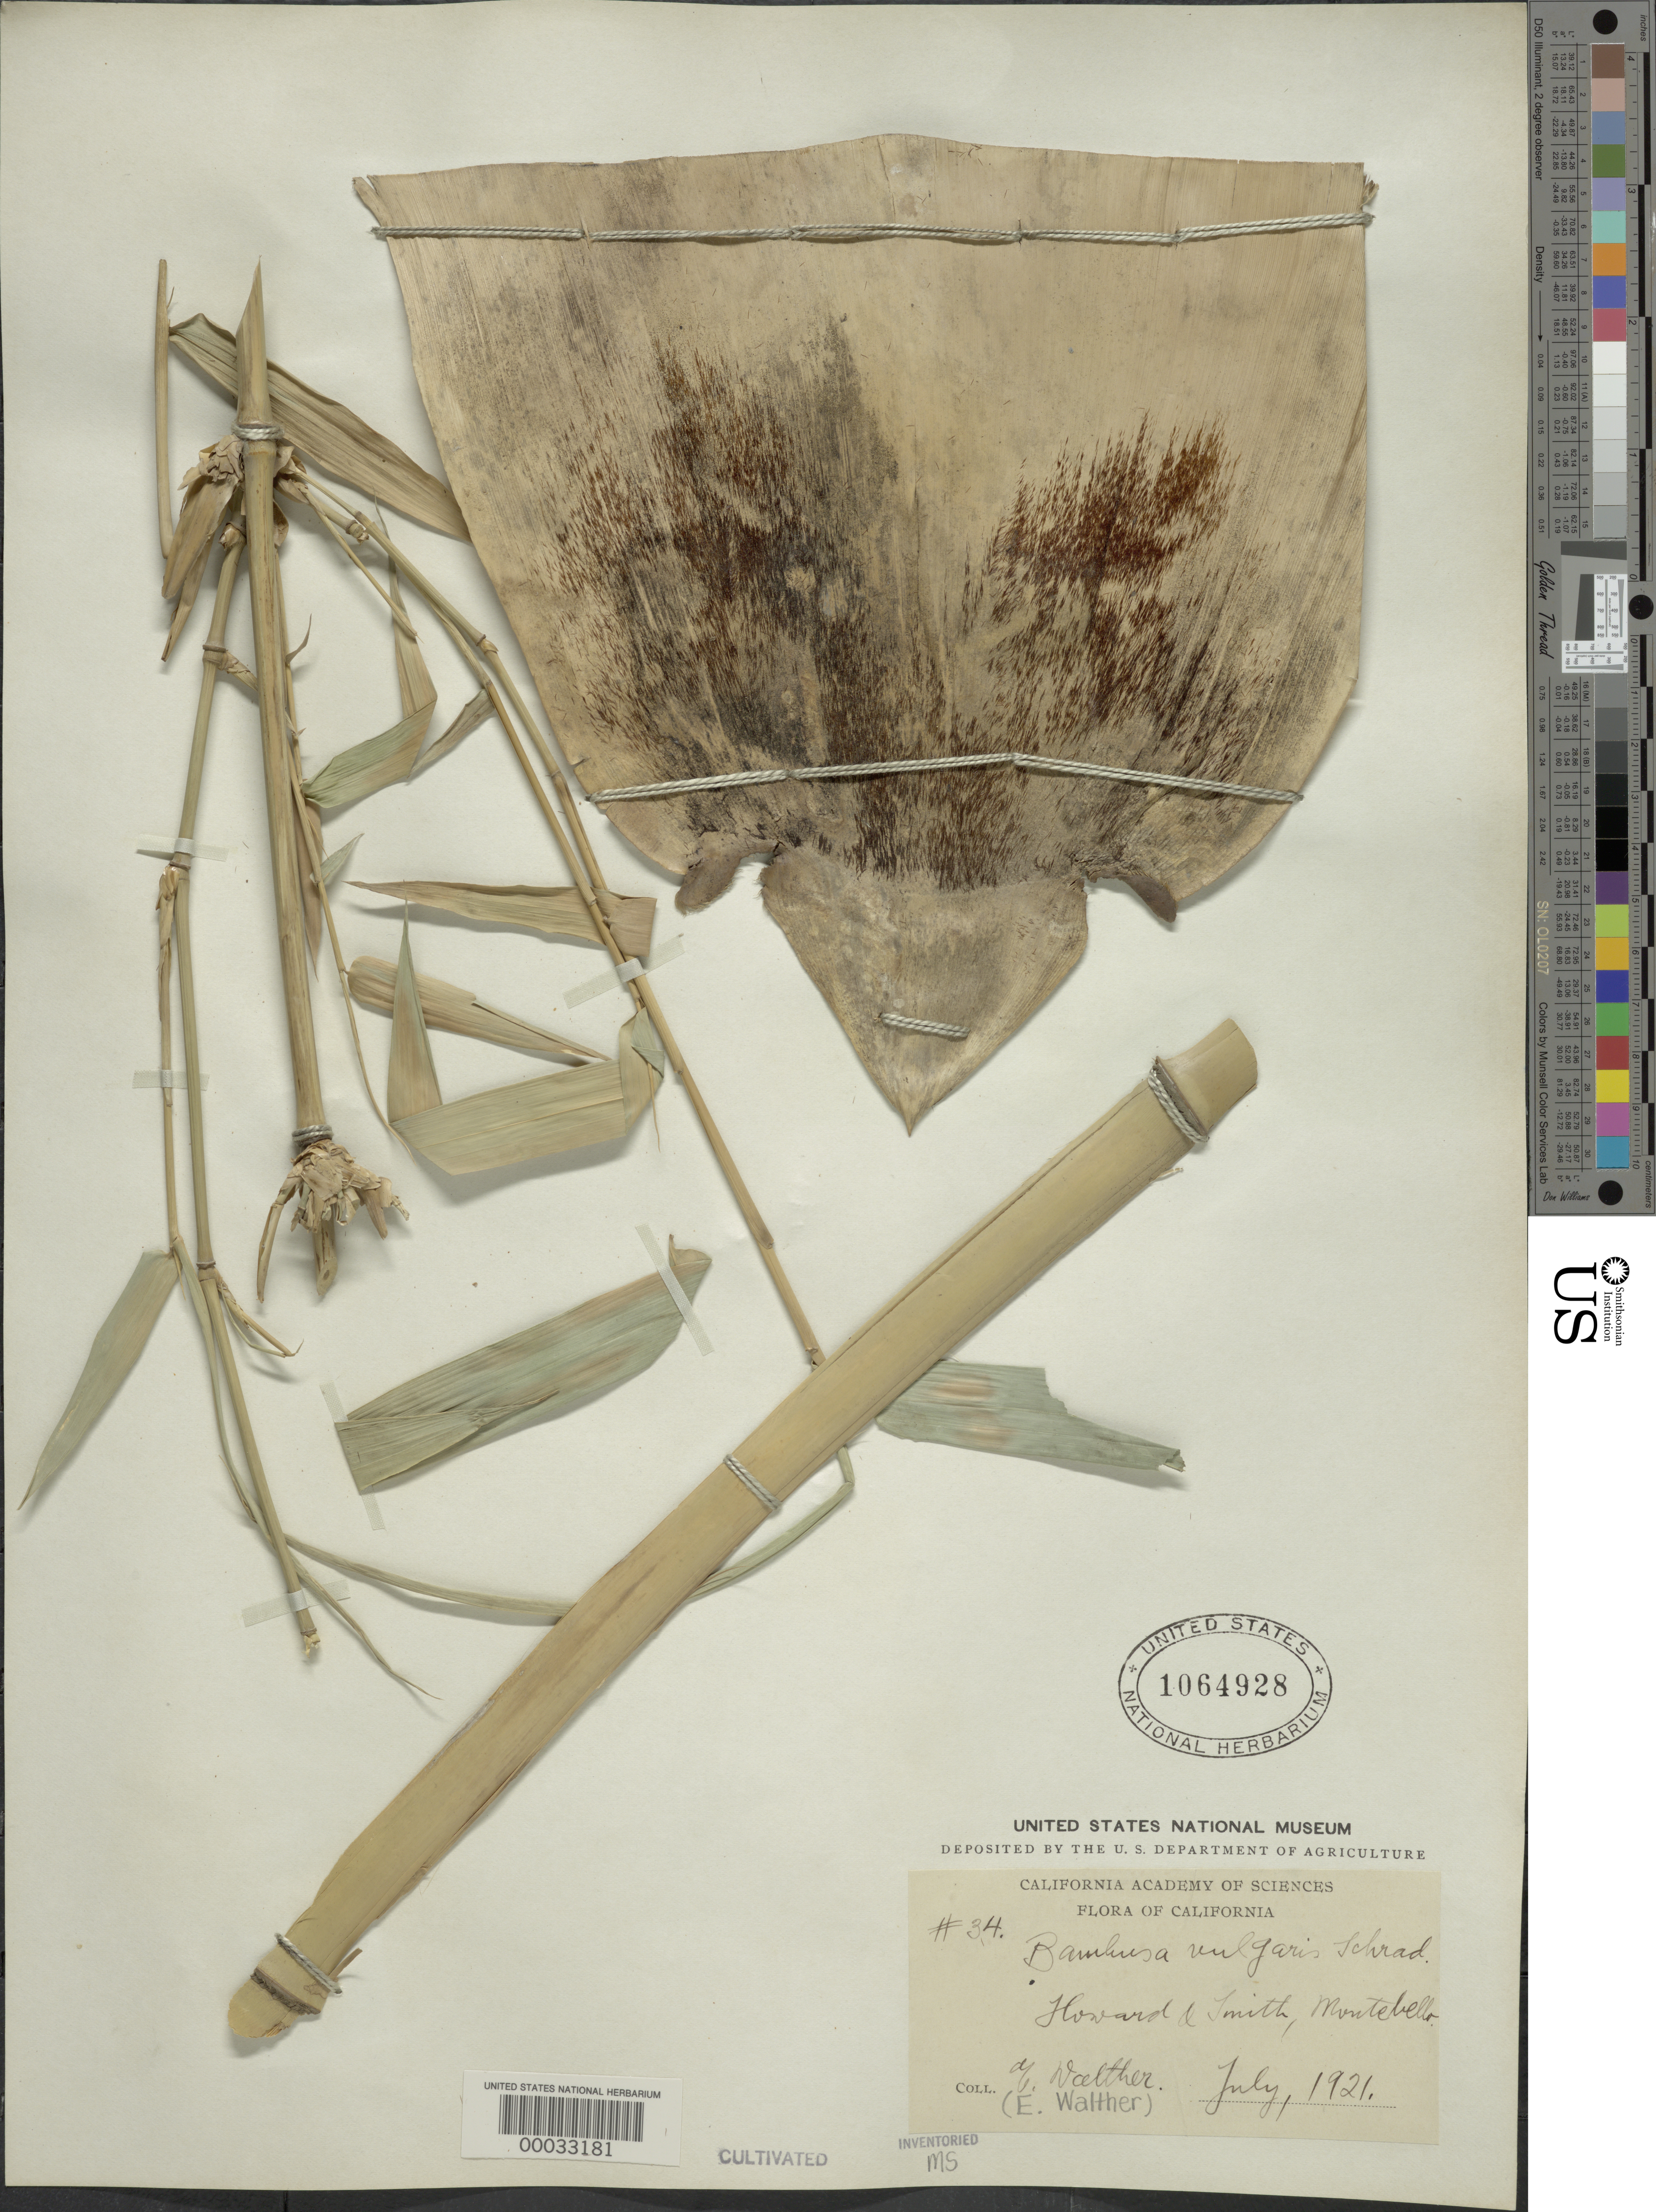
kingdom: Plantae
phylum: Tracheophyta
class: Liliopsida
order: Poales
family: Poaceae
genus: Bambusa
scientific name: Bambusa vulgaris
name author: Schrad. ex J.C. Wendl.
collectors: E. Walther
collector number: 34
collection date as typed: Jul 1921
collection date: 1921-07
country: United States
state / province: California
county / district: Los Angeles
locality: Montebello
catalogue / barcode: US 1064928